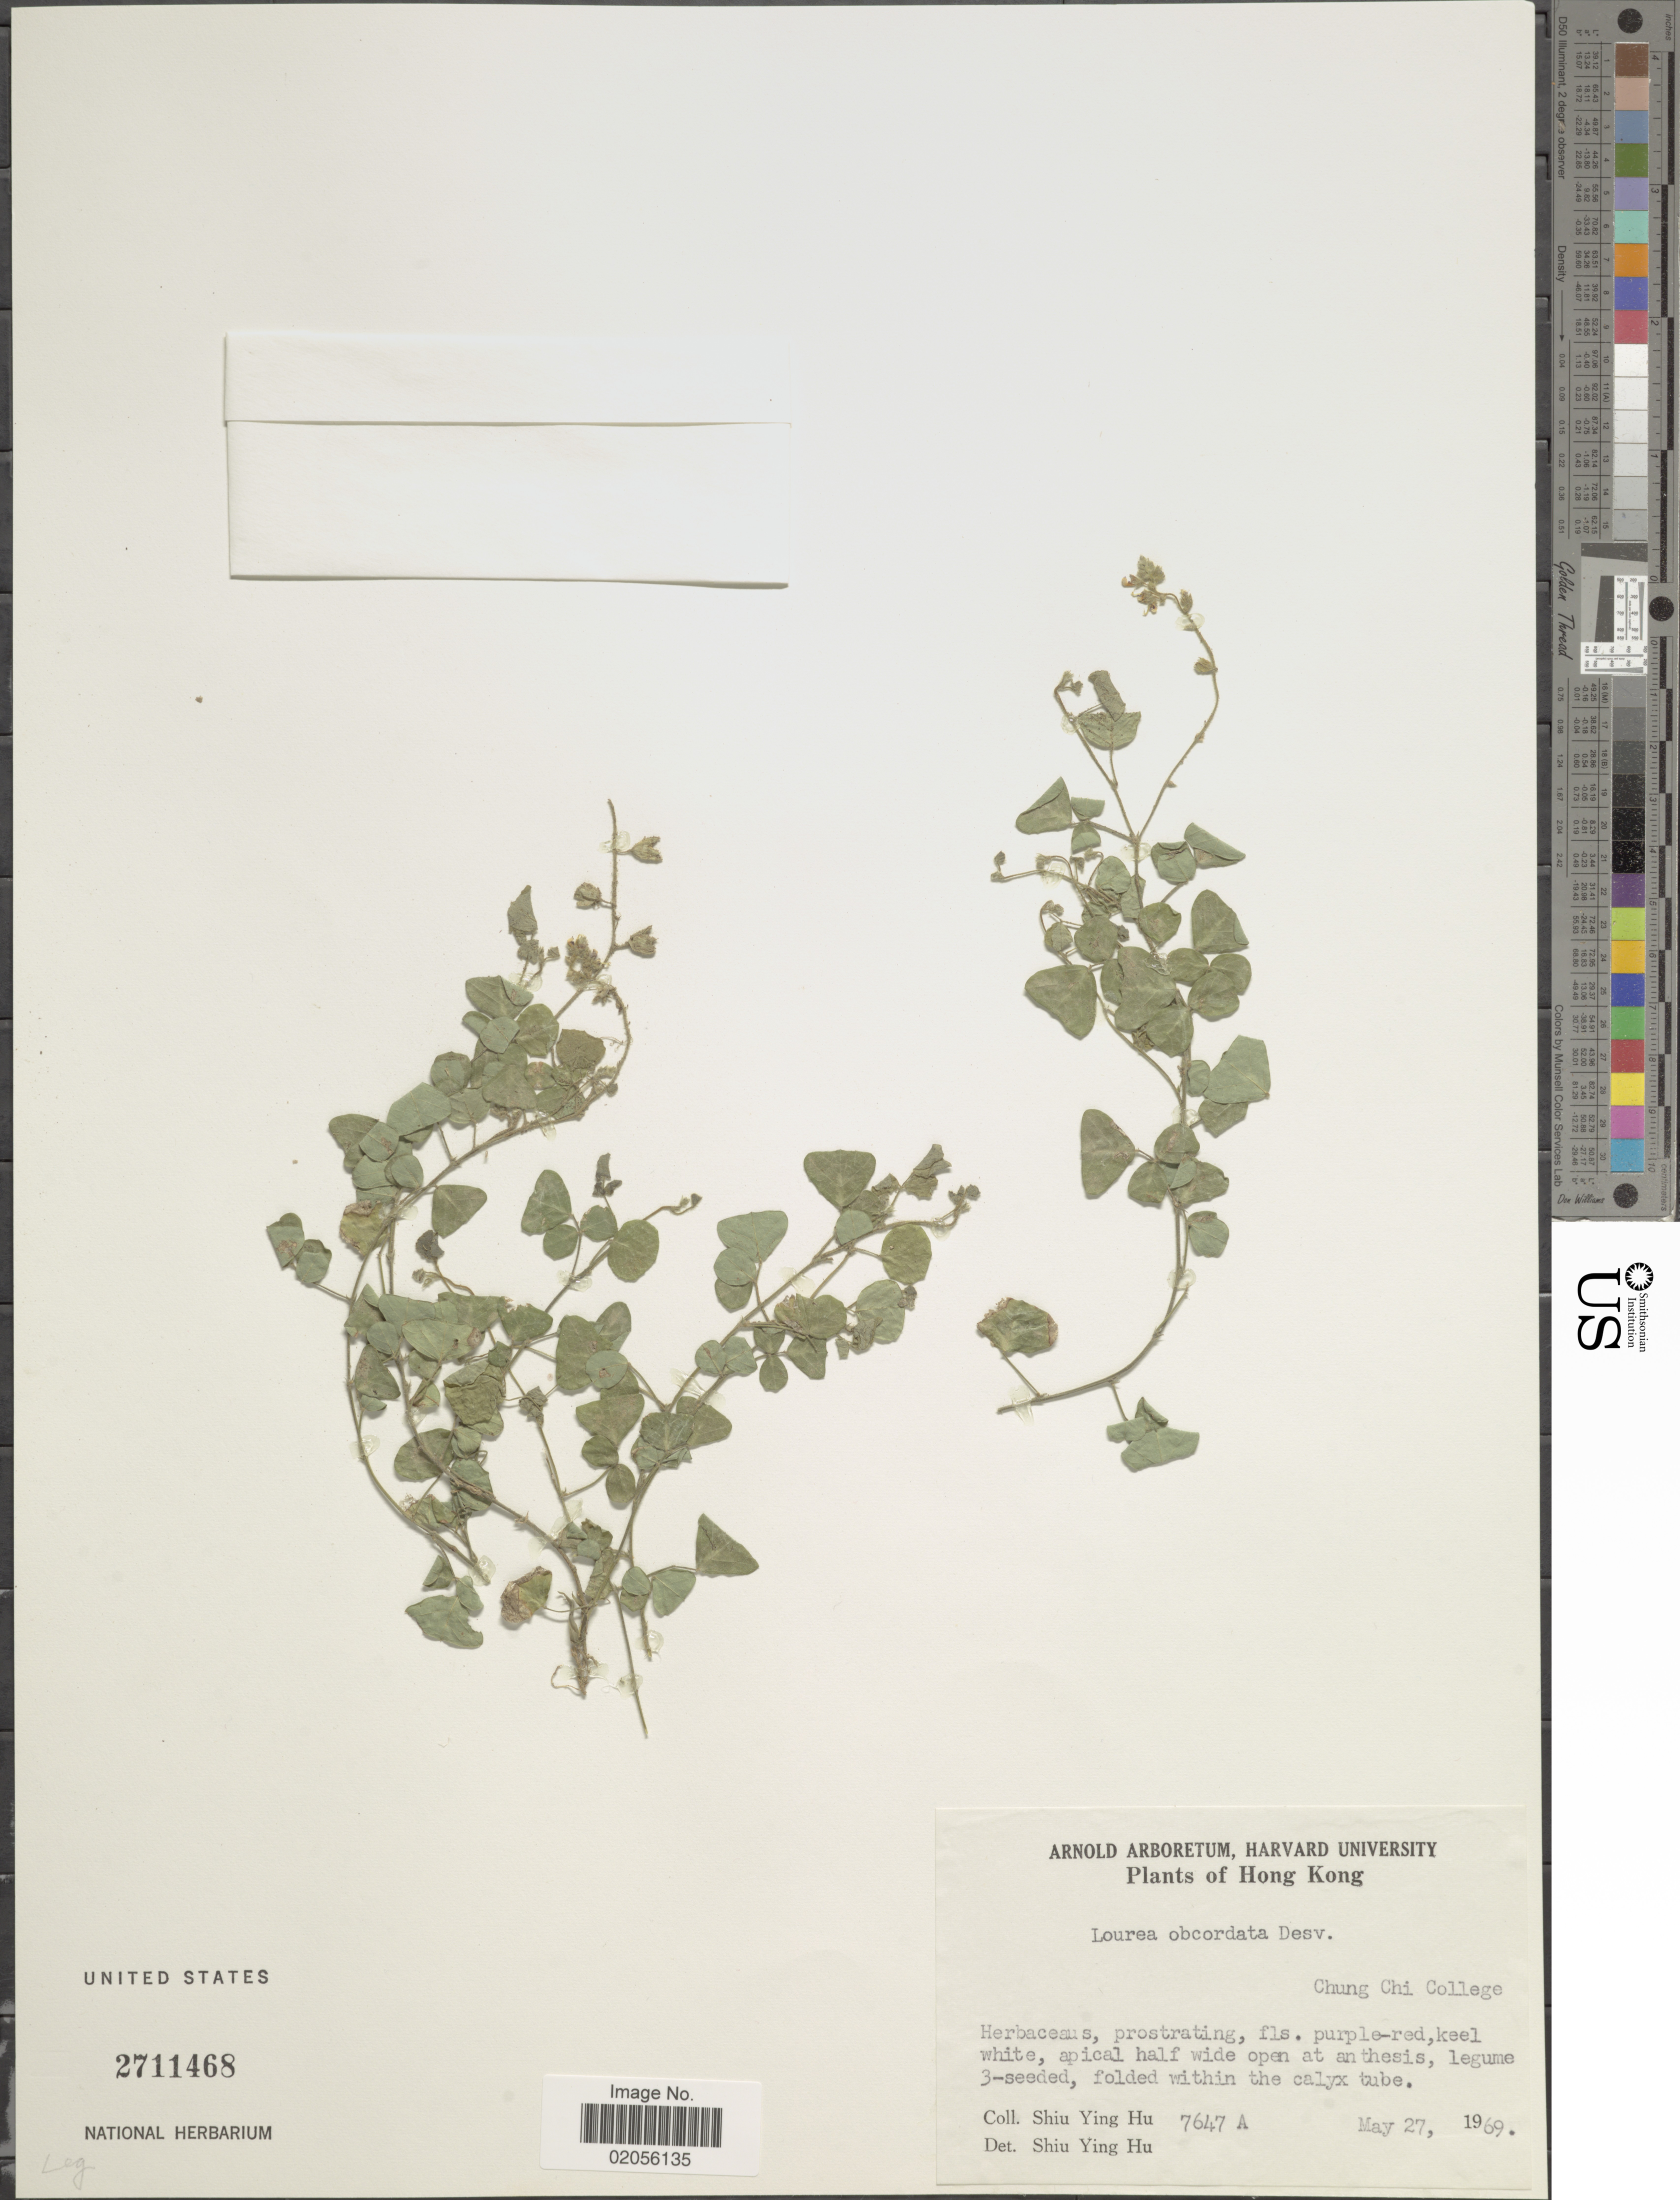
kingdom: Plantae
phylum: Tracheophyta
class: Magnoliopsida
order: Fabales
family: Fabaceae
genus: Lourea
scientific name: Lourea obcordata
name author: (Poir.) Desv.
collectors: S. Y. Hu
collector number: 7647A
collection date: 1969-05-27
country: China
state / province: Hong Kong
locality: Chung Chi College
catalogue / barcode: US 2711468